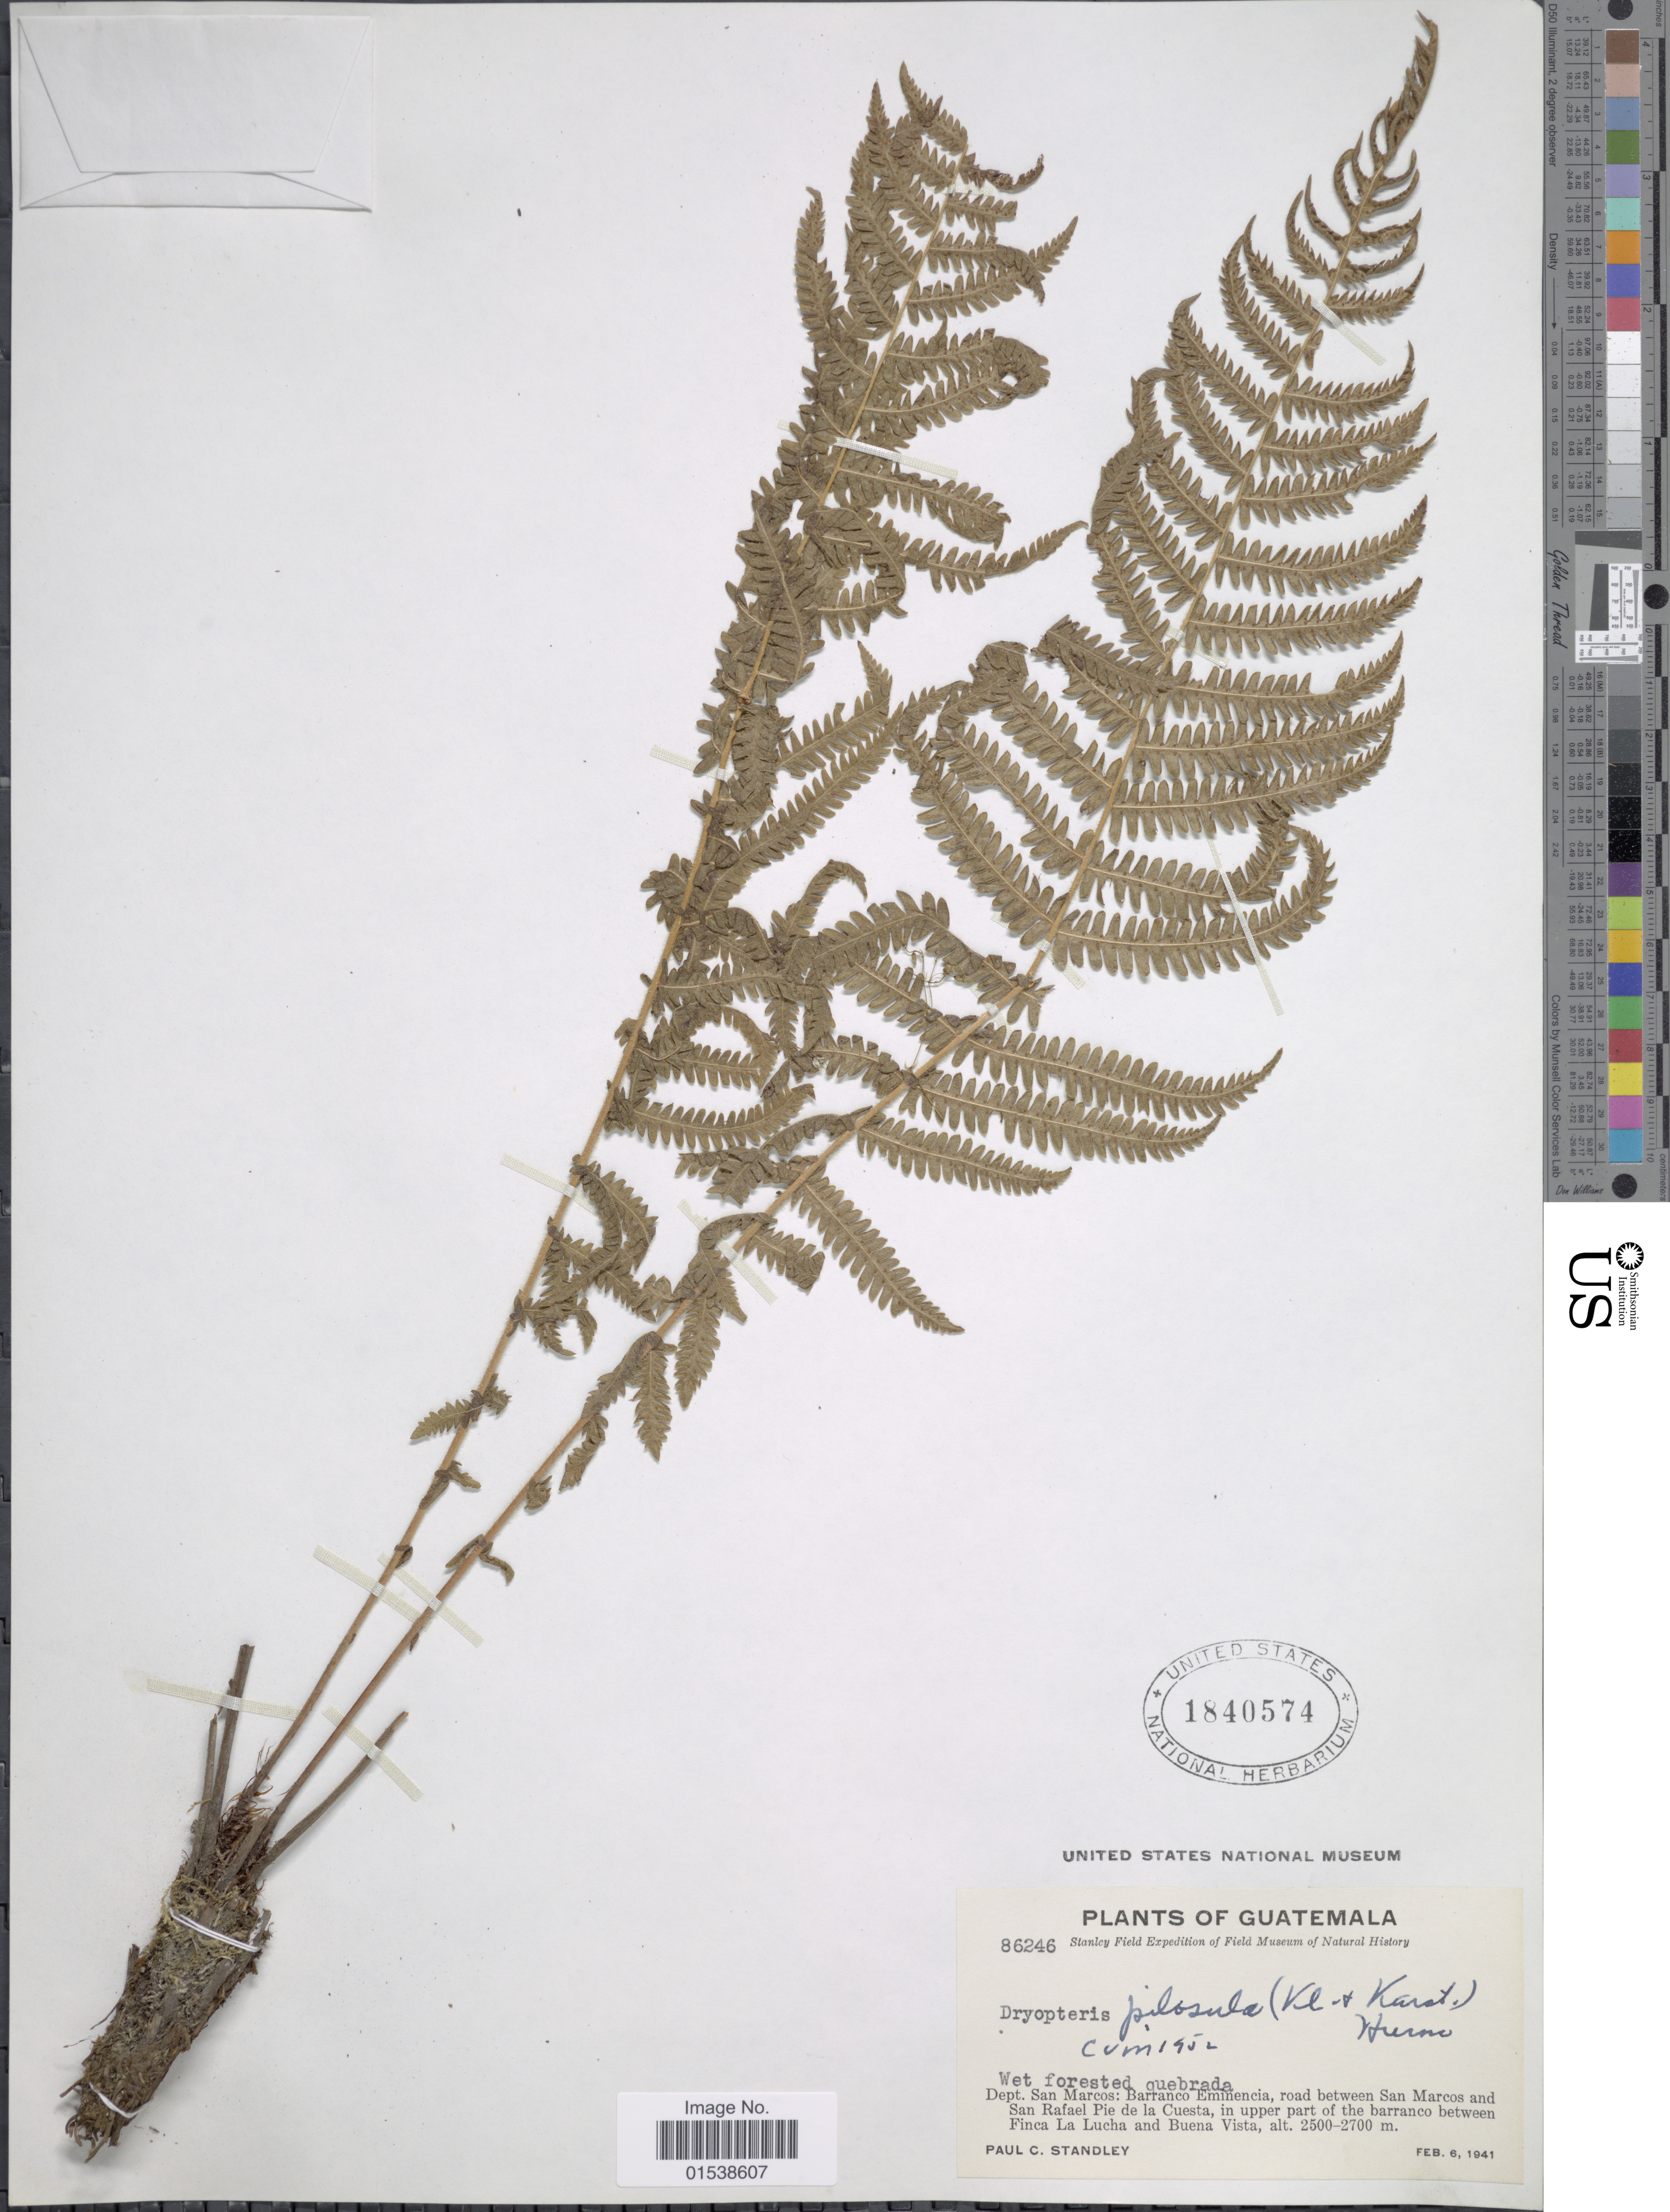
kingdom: Plantae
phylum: Tracheophyta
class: Polypodiopsida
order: Polypodiales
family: Thelypteridaceae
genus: Amauropelta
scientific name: Amauropelta pilosula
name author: (Klotzsch & H. Karst.) Á. Löve & D. Löve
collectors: P. C. Standley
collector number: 86246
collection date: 1941-02-06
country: Guatemala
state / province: San Marcos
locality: Dept. San Marcos: Barranco Eminencia, road between San Marcos and San Rafael Pie de la Cuesta, in upper part of the barranco between Finca La Lucha and Buena Vista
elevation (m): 2500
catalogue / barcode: US 1840574